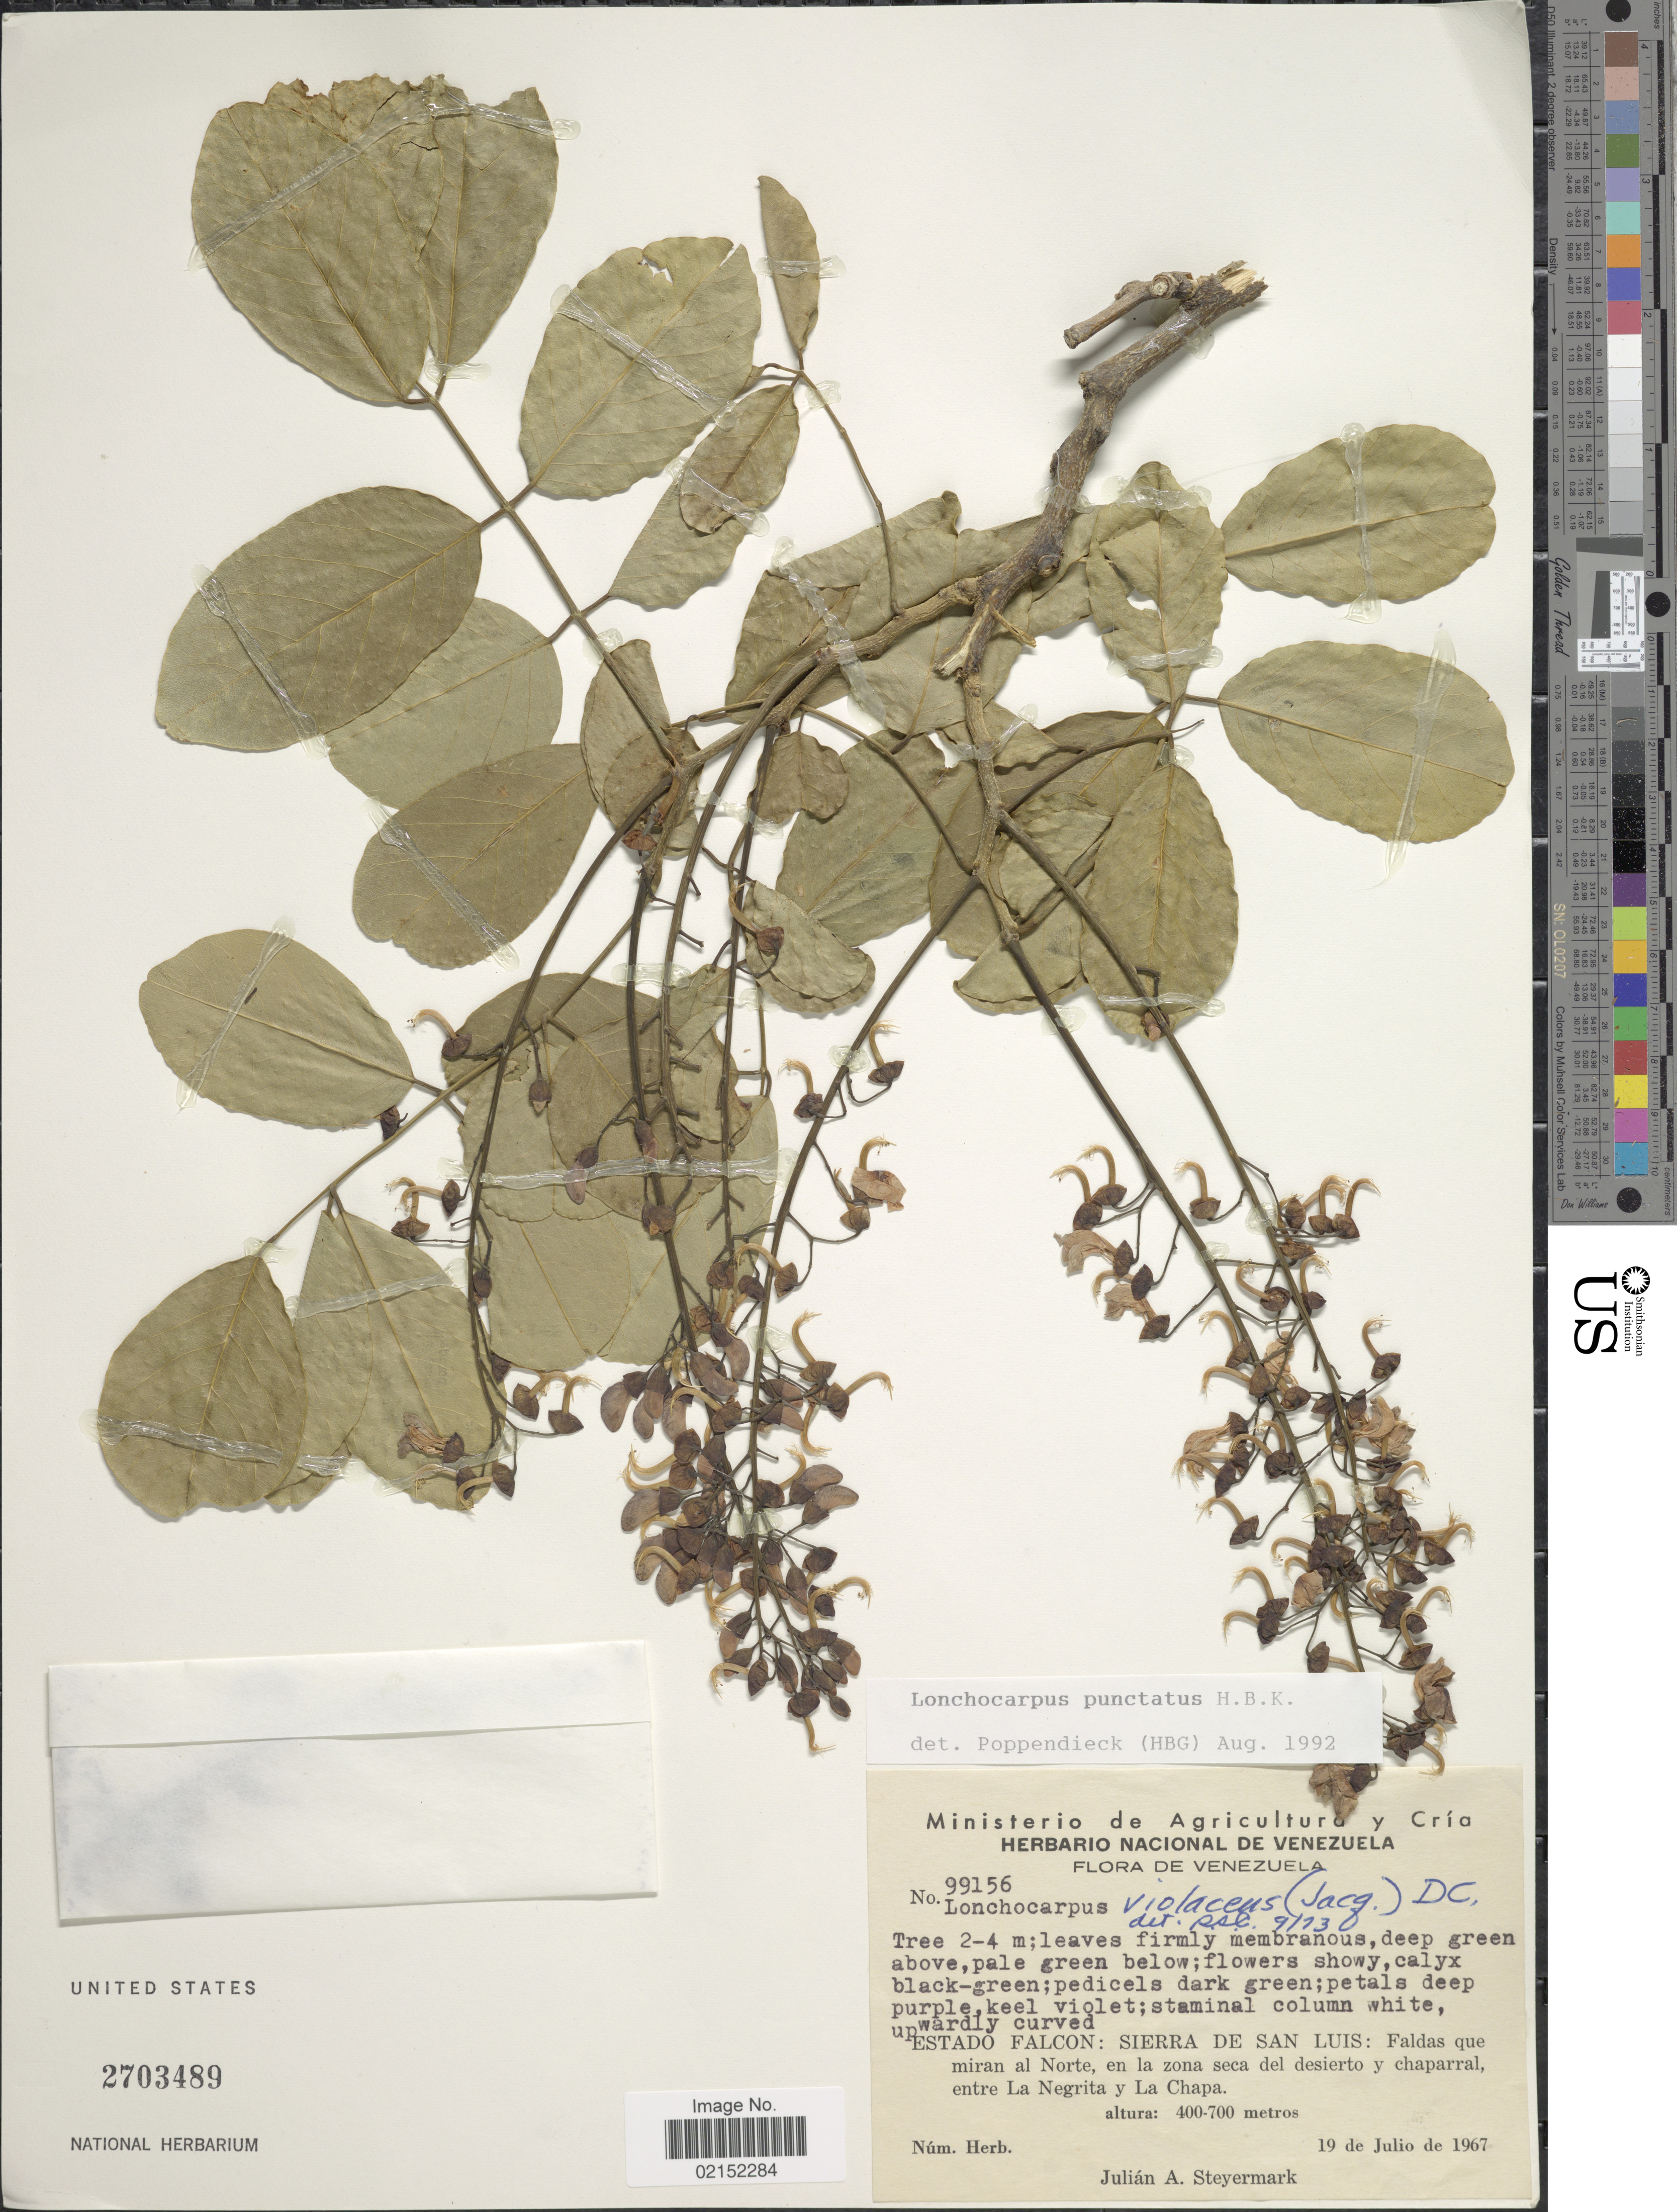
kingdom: Plantae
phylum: Tracheophyta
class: Magnoliopsida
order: Fabales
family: Fabaceae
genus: Lonchocarpus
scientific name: Lonchocarpus punctatus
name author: Kunth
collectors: J. Steyermark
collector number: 99156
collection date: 1967-07-19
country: Venezuela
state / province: Falcón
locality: Sierra de San Luis: Faldas que miran al Norte, en la zona seca del desierto y chaparral, entre La Negrita y La Chapa.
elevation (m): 400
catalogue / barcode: US 2703489